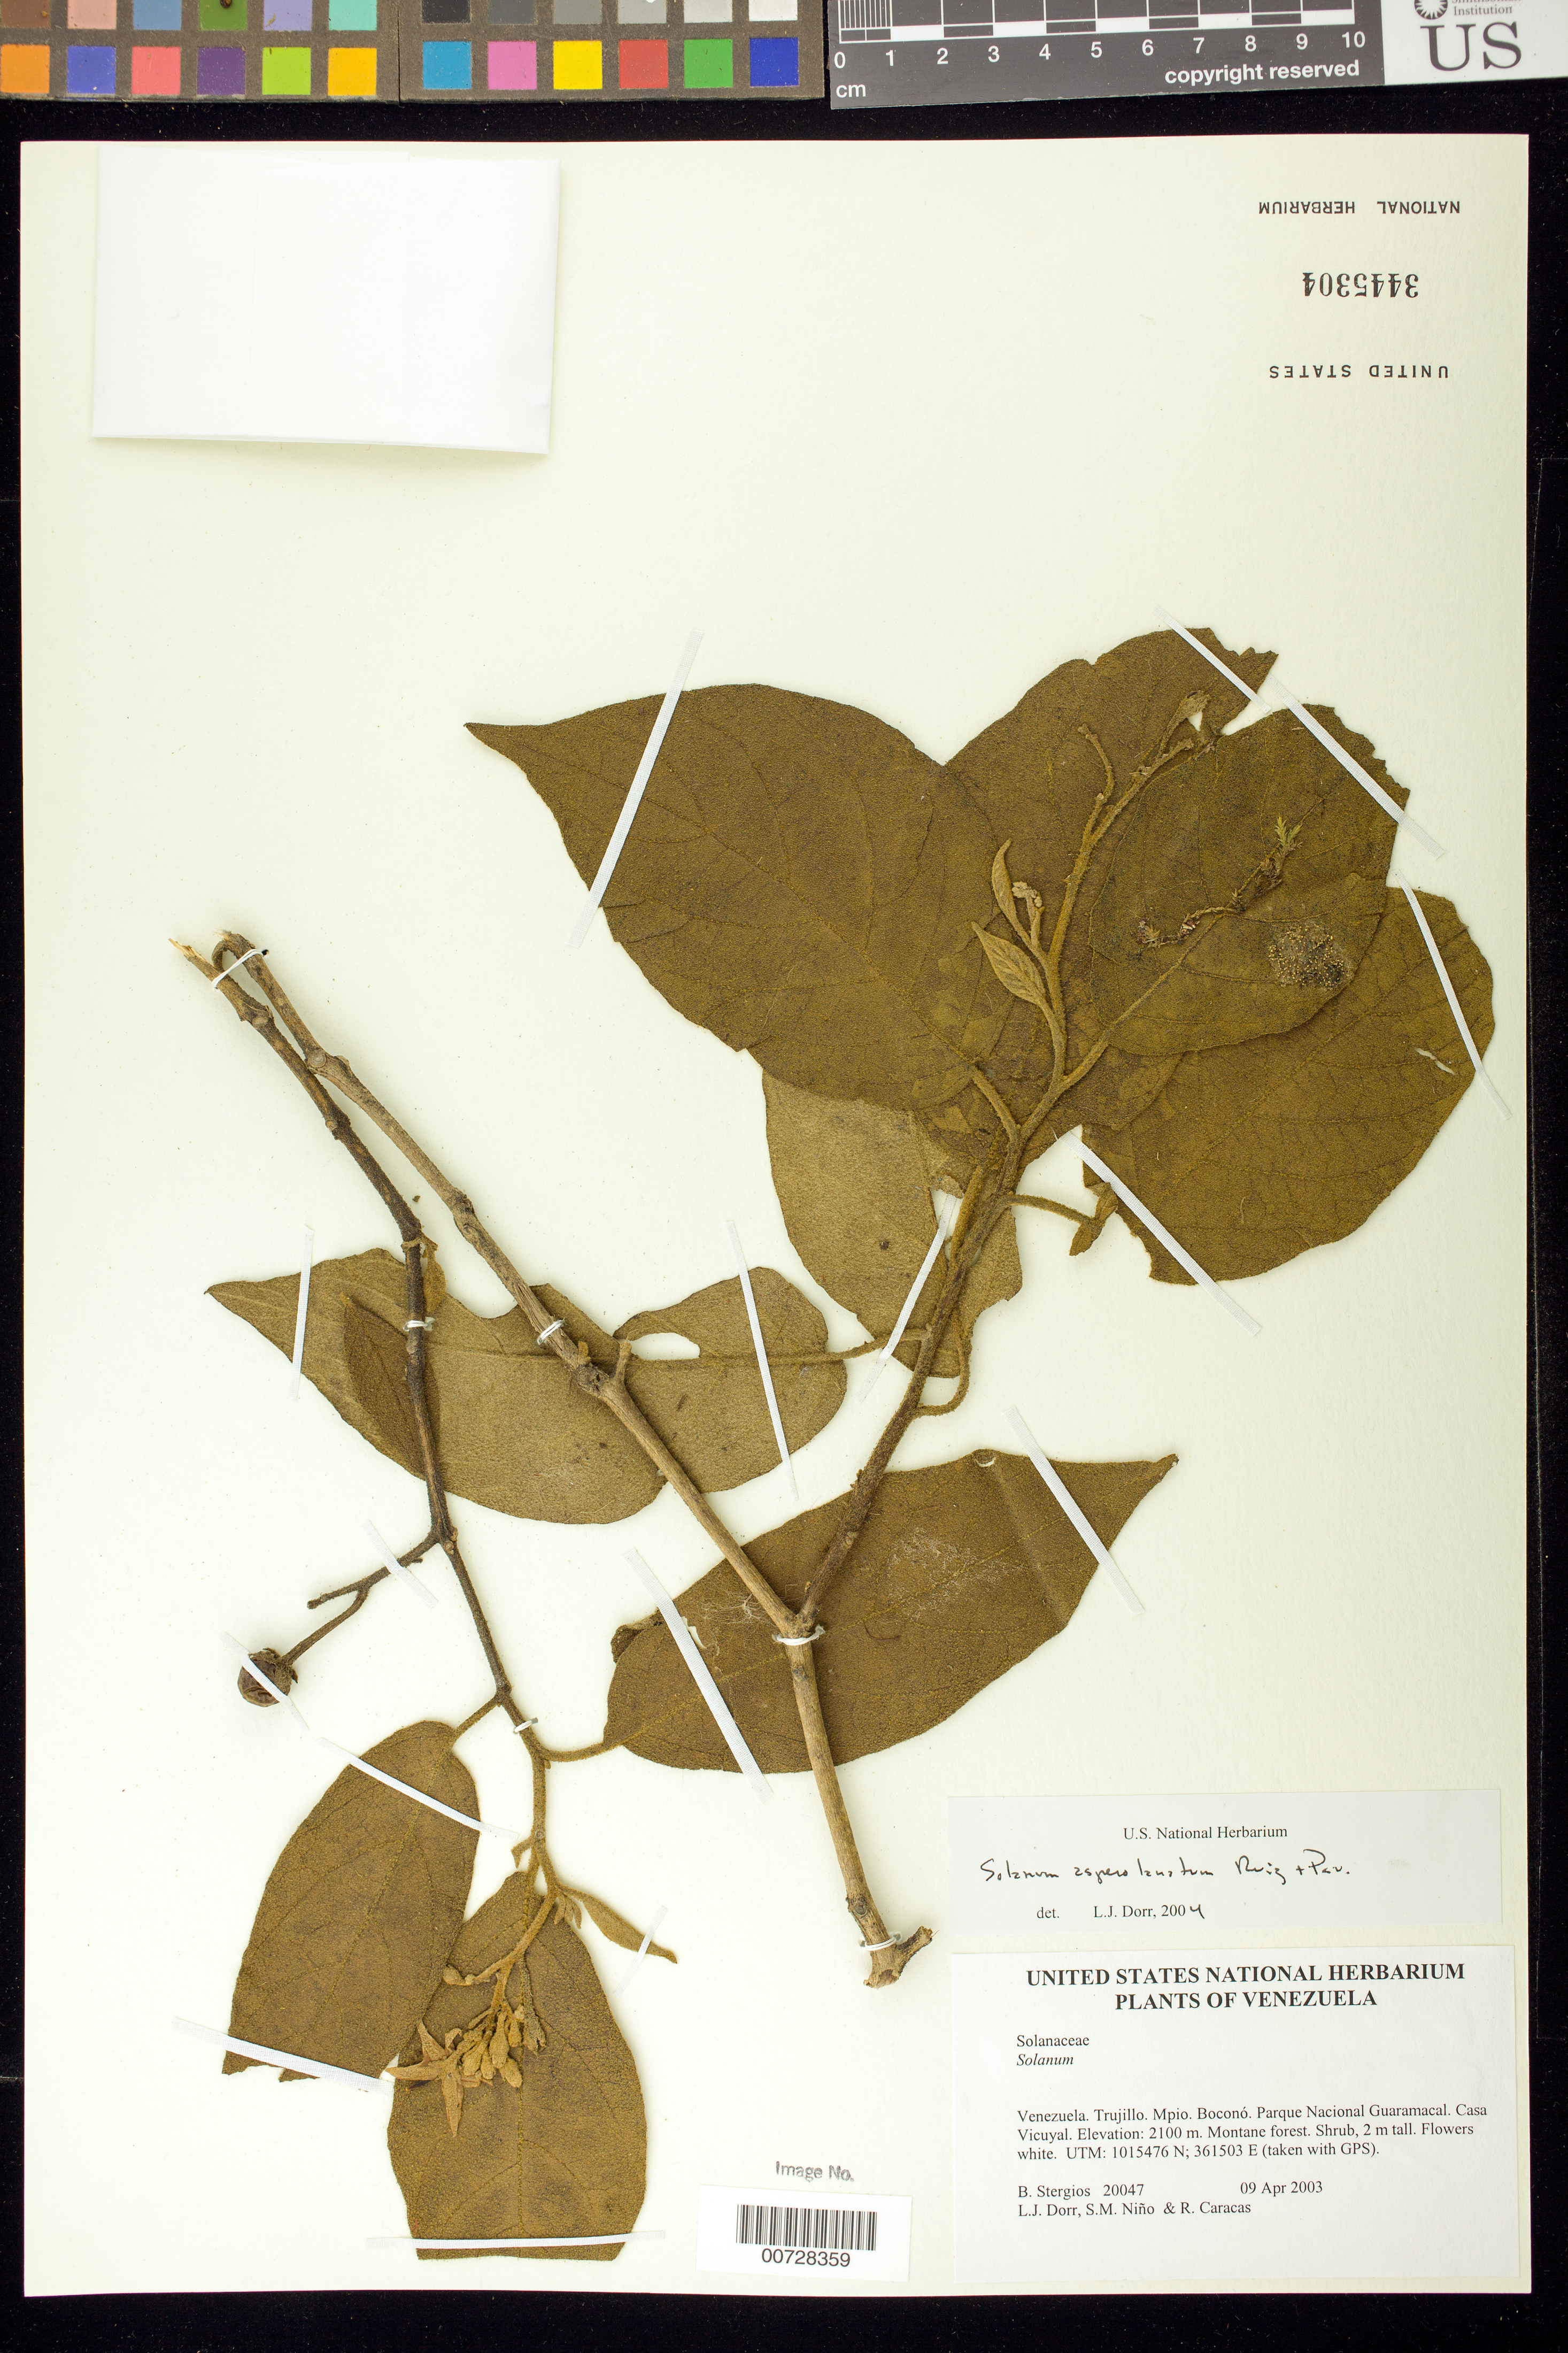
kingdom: Plantae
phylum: Tracheophyta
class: Magnoliopsida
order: Solanales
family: Solanaceae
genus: Solanum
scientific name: Solanum asperolanatum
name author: Ruiz & Pav.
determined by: Dorr, L. J., (BOT), Smithsonian Institution - National Museum of Natural History (UNITED STATES)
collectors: B. G. Stergios, L. J. Dorr, S. M. Niño & R. Caracas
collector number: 20047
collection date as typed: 09 Apr 2003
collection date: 2003-04-09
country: Venezuela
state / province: Trujillo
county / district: Boconó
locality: Parque Nacional Guaramacal. Casa Vicuyal.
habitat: Montane forest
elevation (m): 2100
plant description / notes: MY, PORT, US, VEN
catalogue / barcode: US 3445304